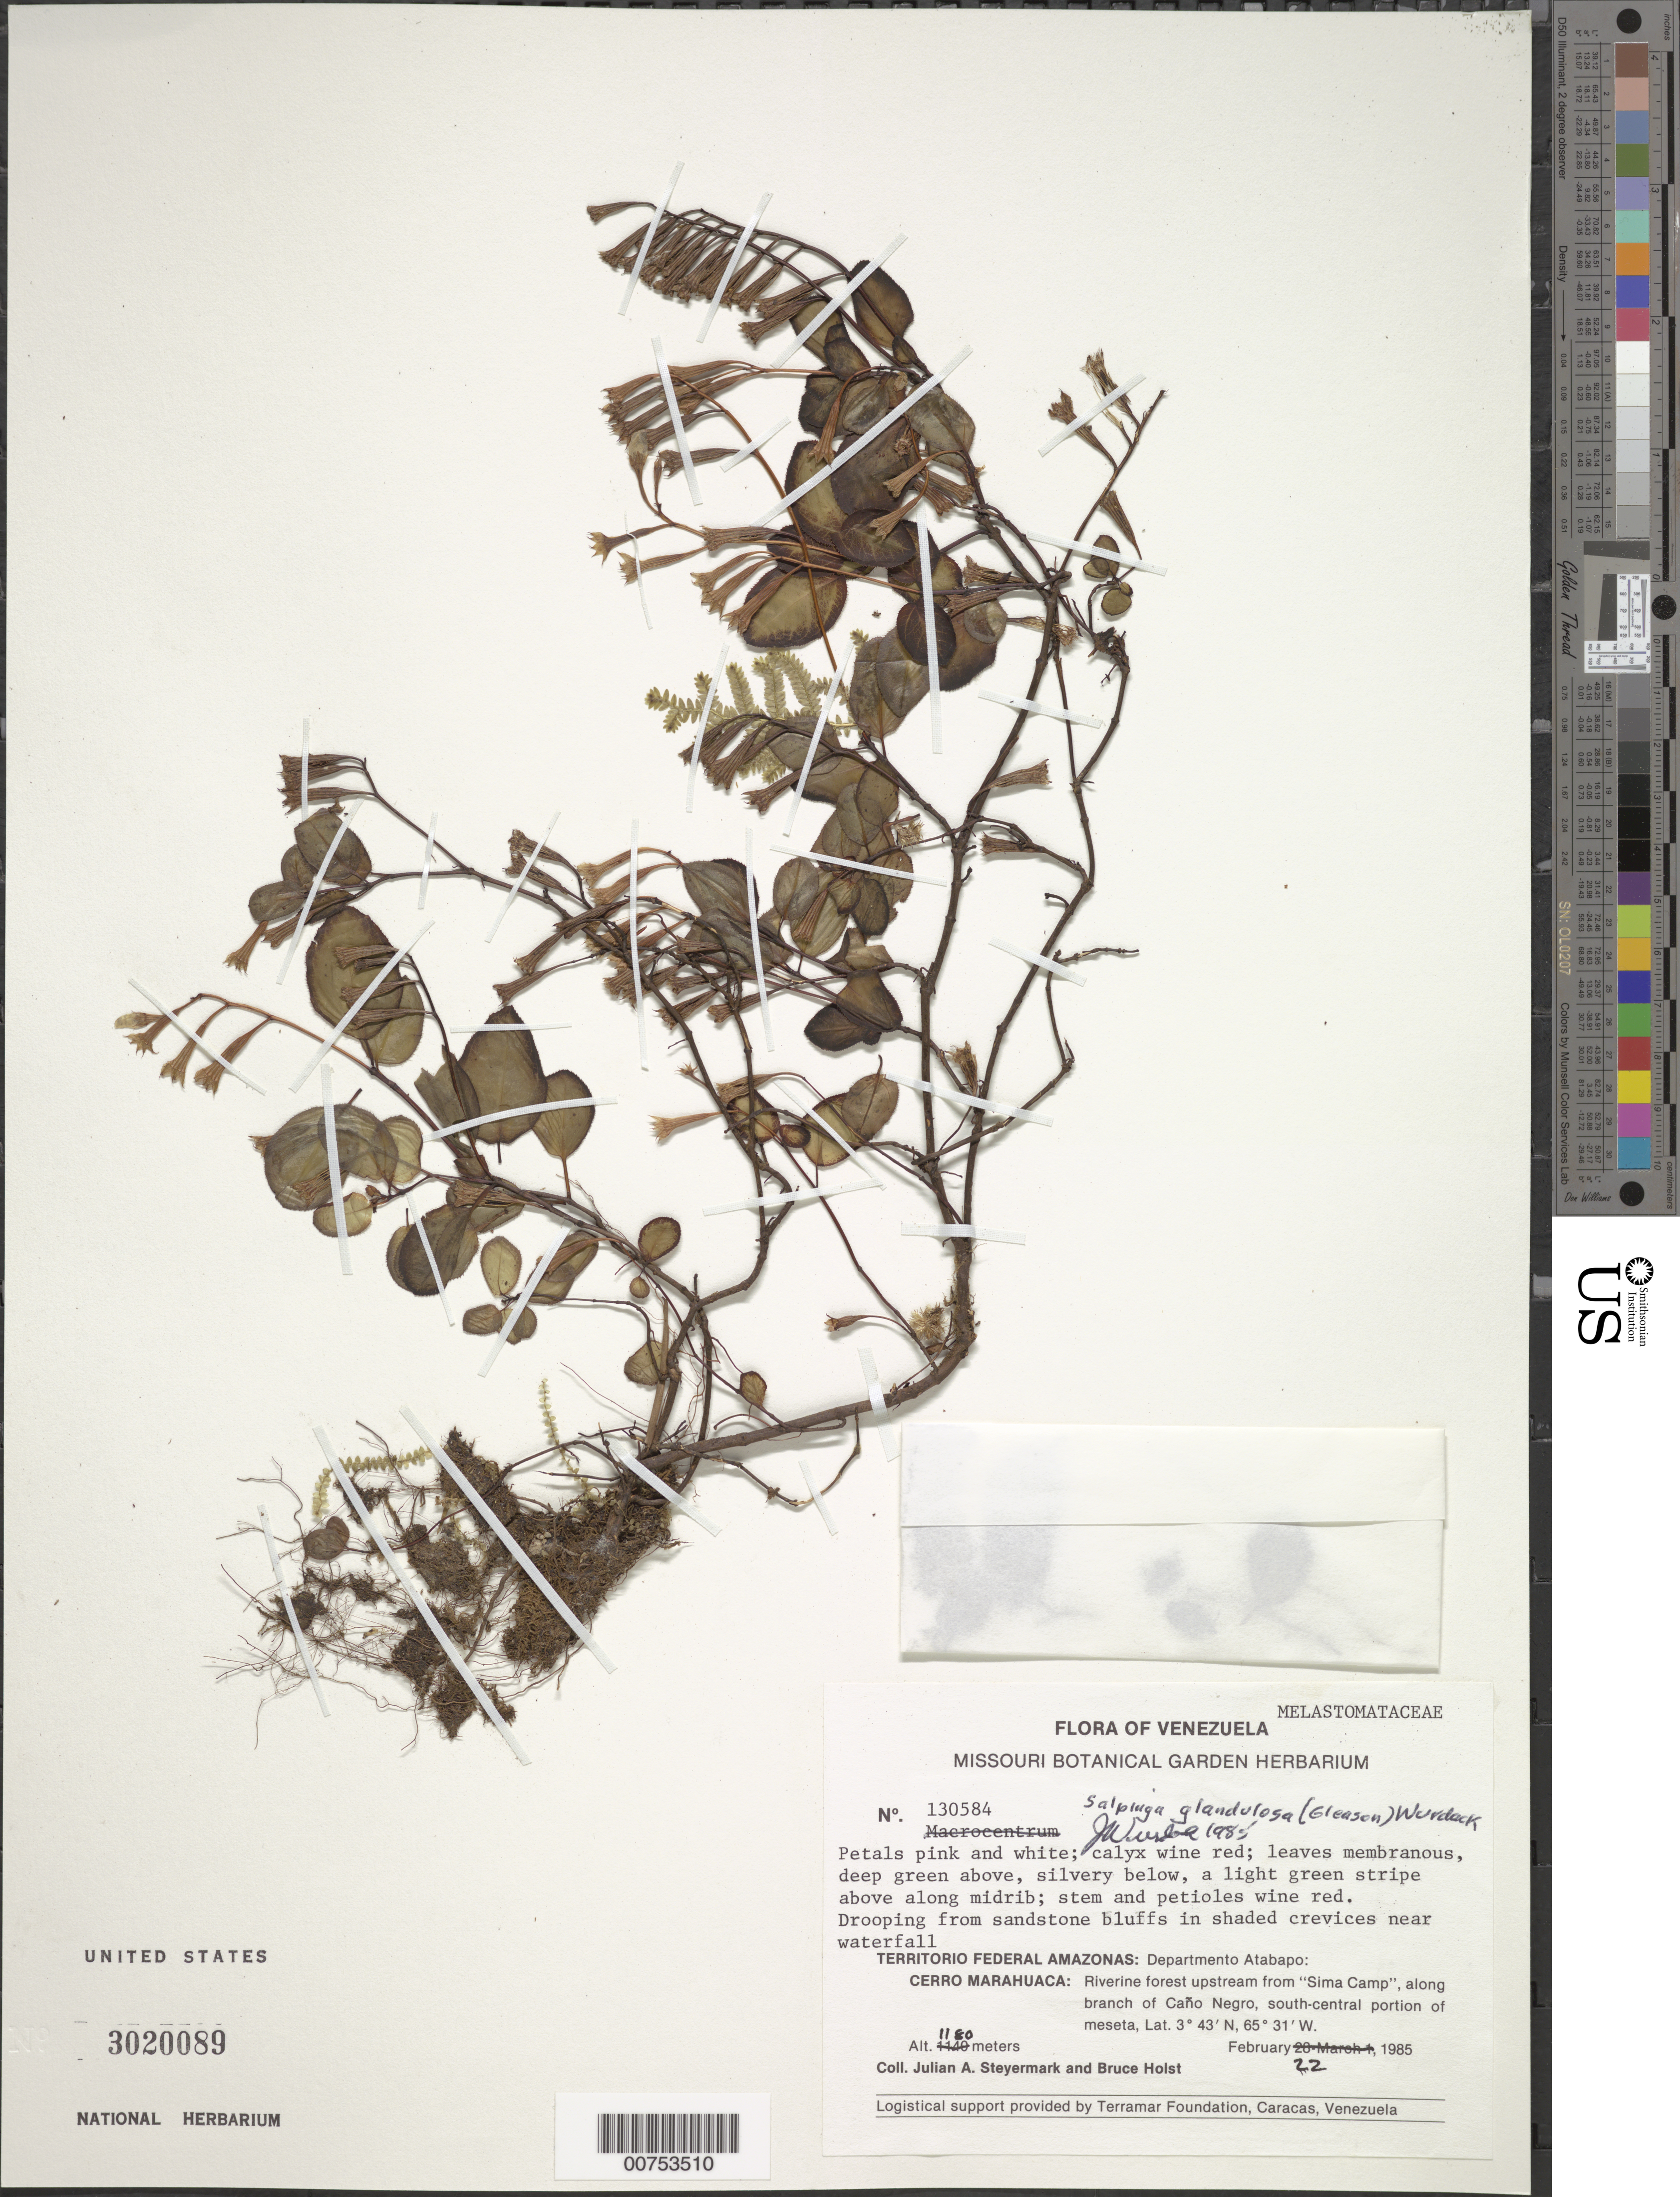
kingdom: Plantae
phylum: Tracheophyta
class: Magnoliopsida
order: Myrtales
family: Melastomataceae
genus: Salpinga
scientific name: Salpinga glandulosa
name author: (Gleason) Wurdack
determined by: Wurdack, John J., (US), US (UNITED STATES)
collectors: J. Steyermark & B. Holst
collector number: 130584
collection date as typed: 21-Feb-85 to 24-Feb-85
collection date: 1985-02-21/1985-02-24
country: Venezuela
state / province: Amazonas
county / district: Atabapo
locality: Caño Negro, upstream from "Sima Camp", along branch of Caño Negro, south-central portion of meseta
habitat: Drooping from sandstone bluffs in shaded crevices nera waterfall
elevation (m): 1180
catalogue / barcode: US 3020089